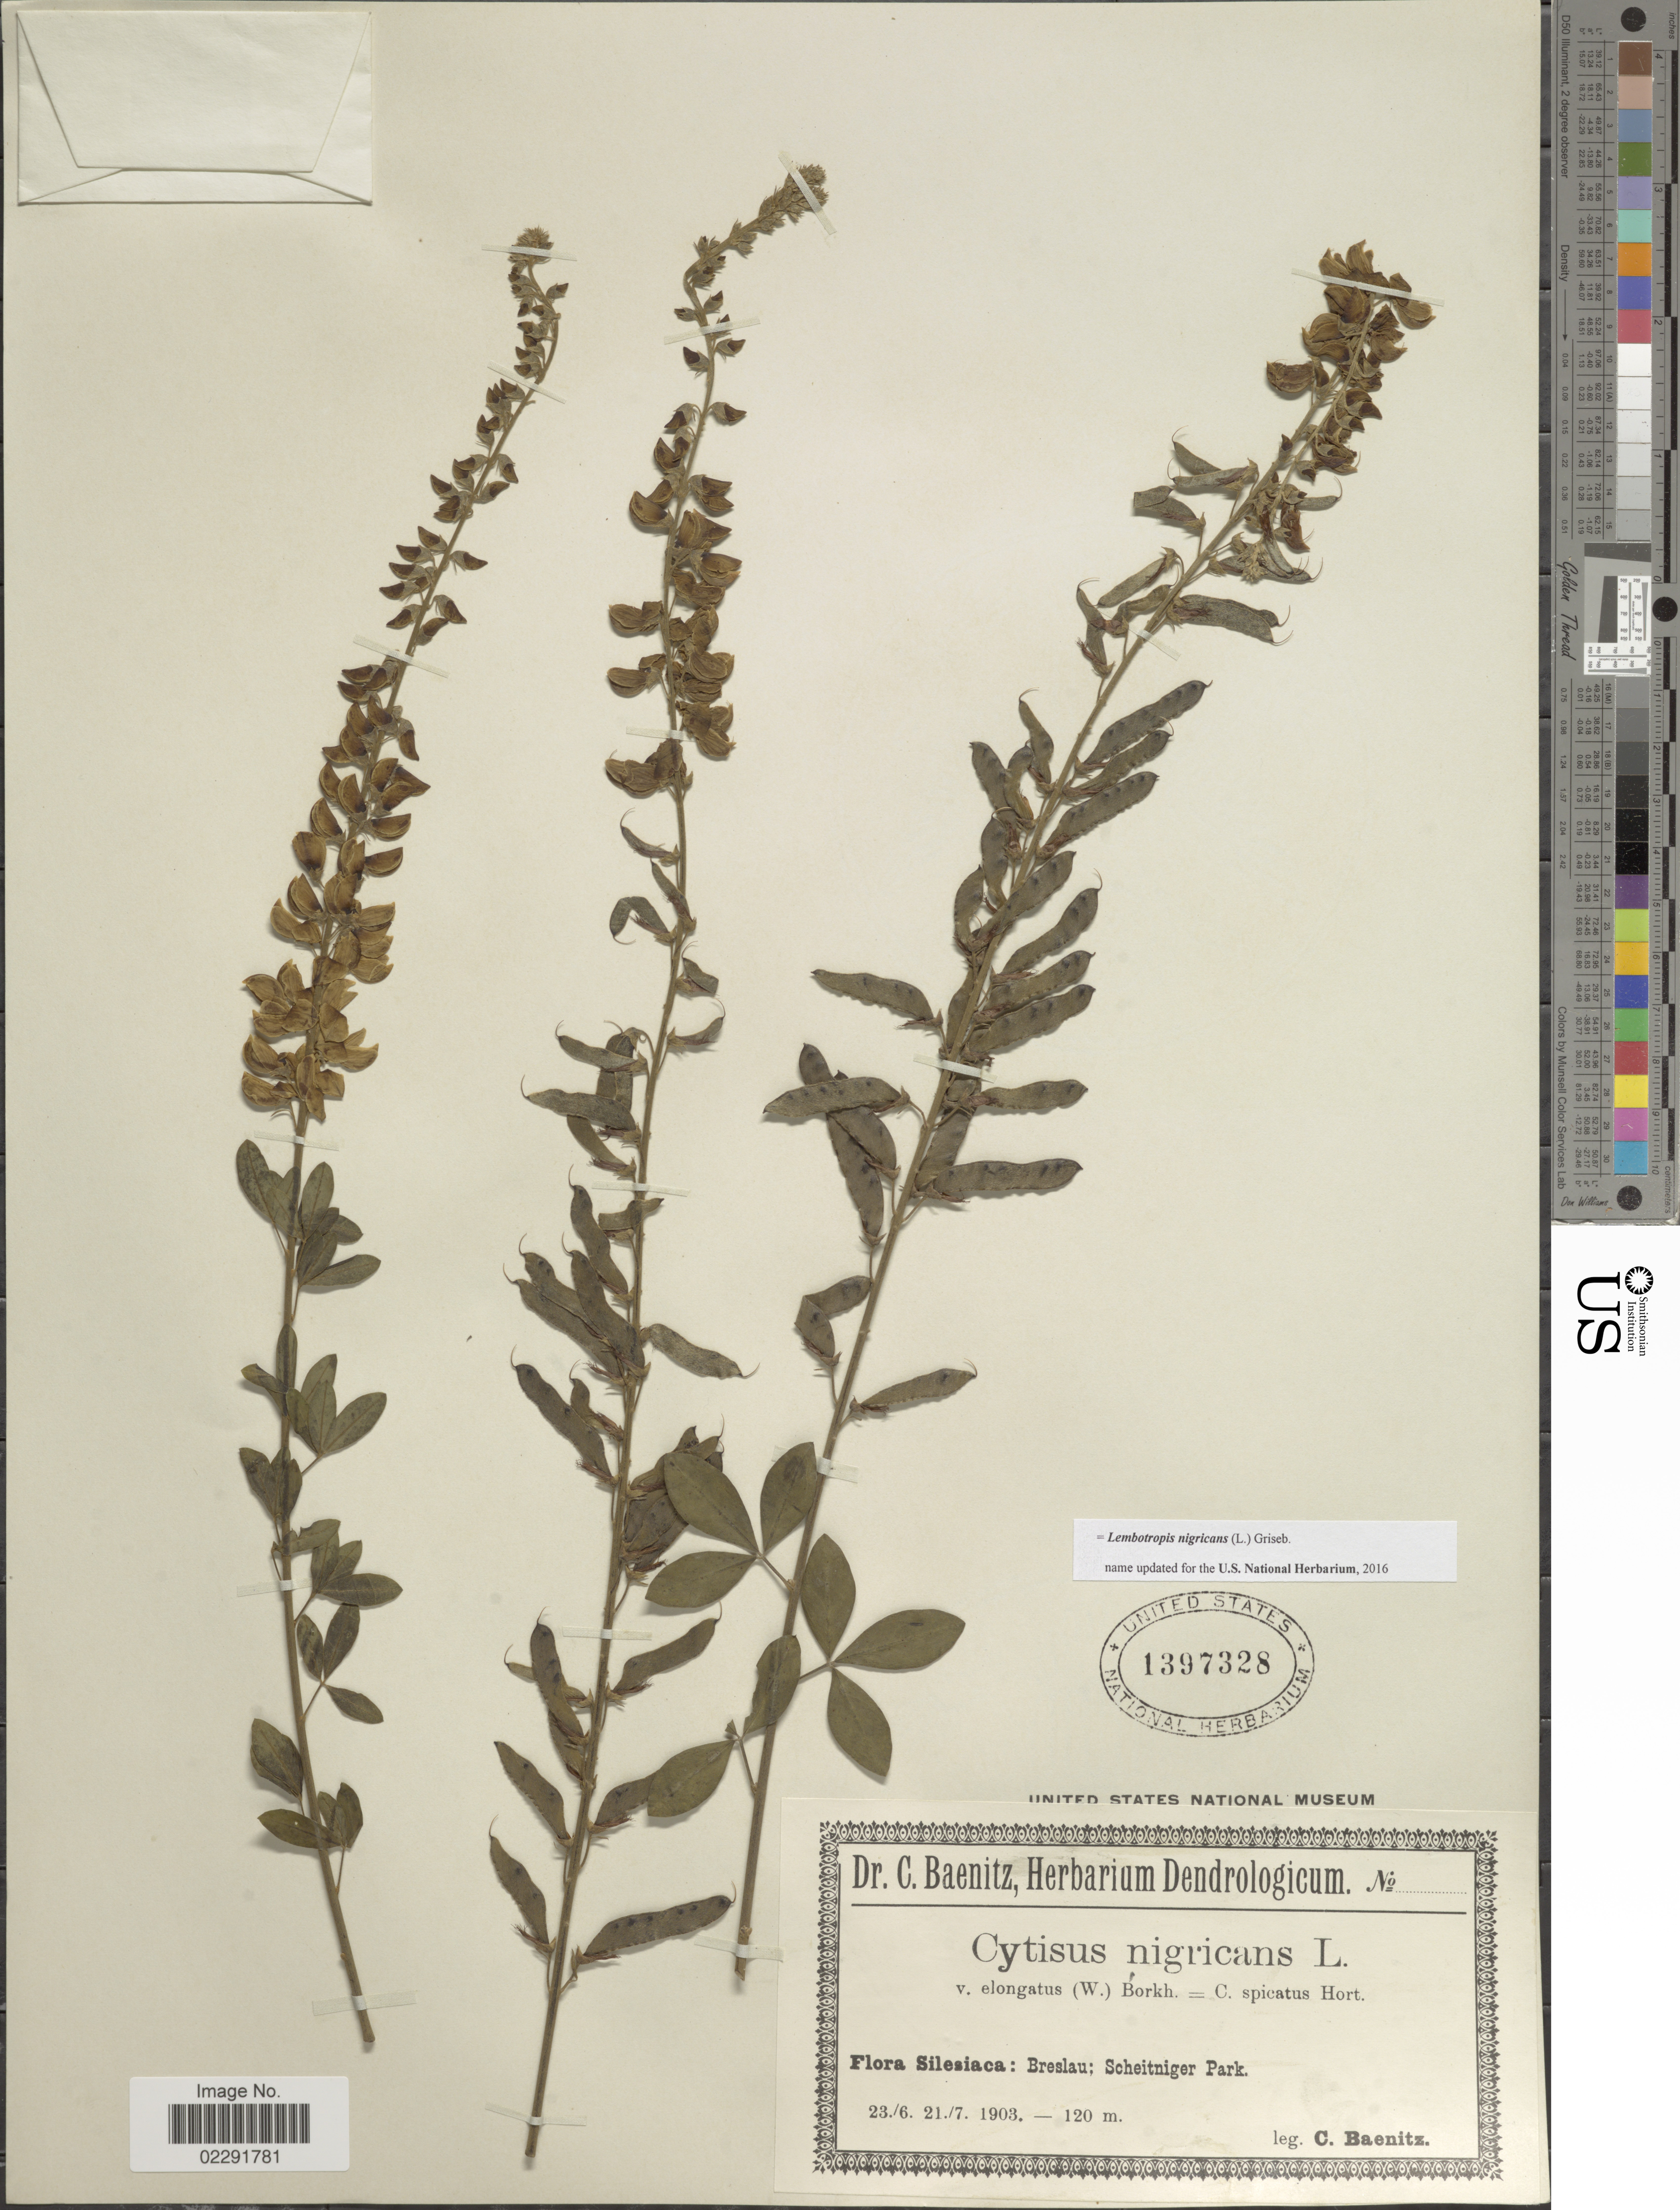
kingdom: Plantae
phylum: Tracheophyta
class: Magnoliopsida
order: Fabales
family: Fabaceae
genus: Lembotropis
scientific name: Lembotropis nigricans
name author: (L.) Griseb.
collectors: C. G. Baenitz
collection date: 1903-06-23/1903-07-21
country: Czechia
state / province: Moravian-Silesian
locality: Silesiaca: Breslau; Scheitniger Park.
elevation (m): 120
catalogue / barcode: US 1397328